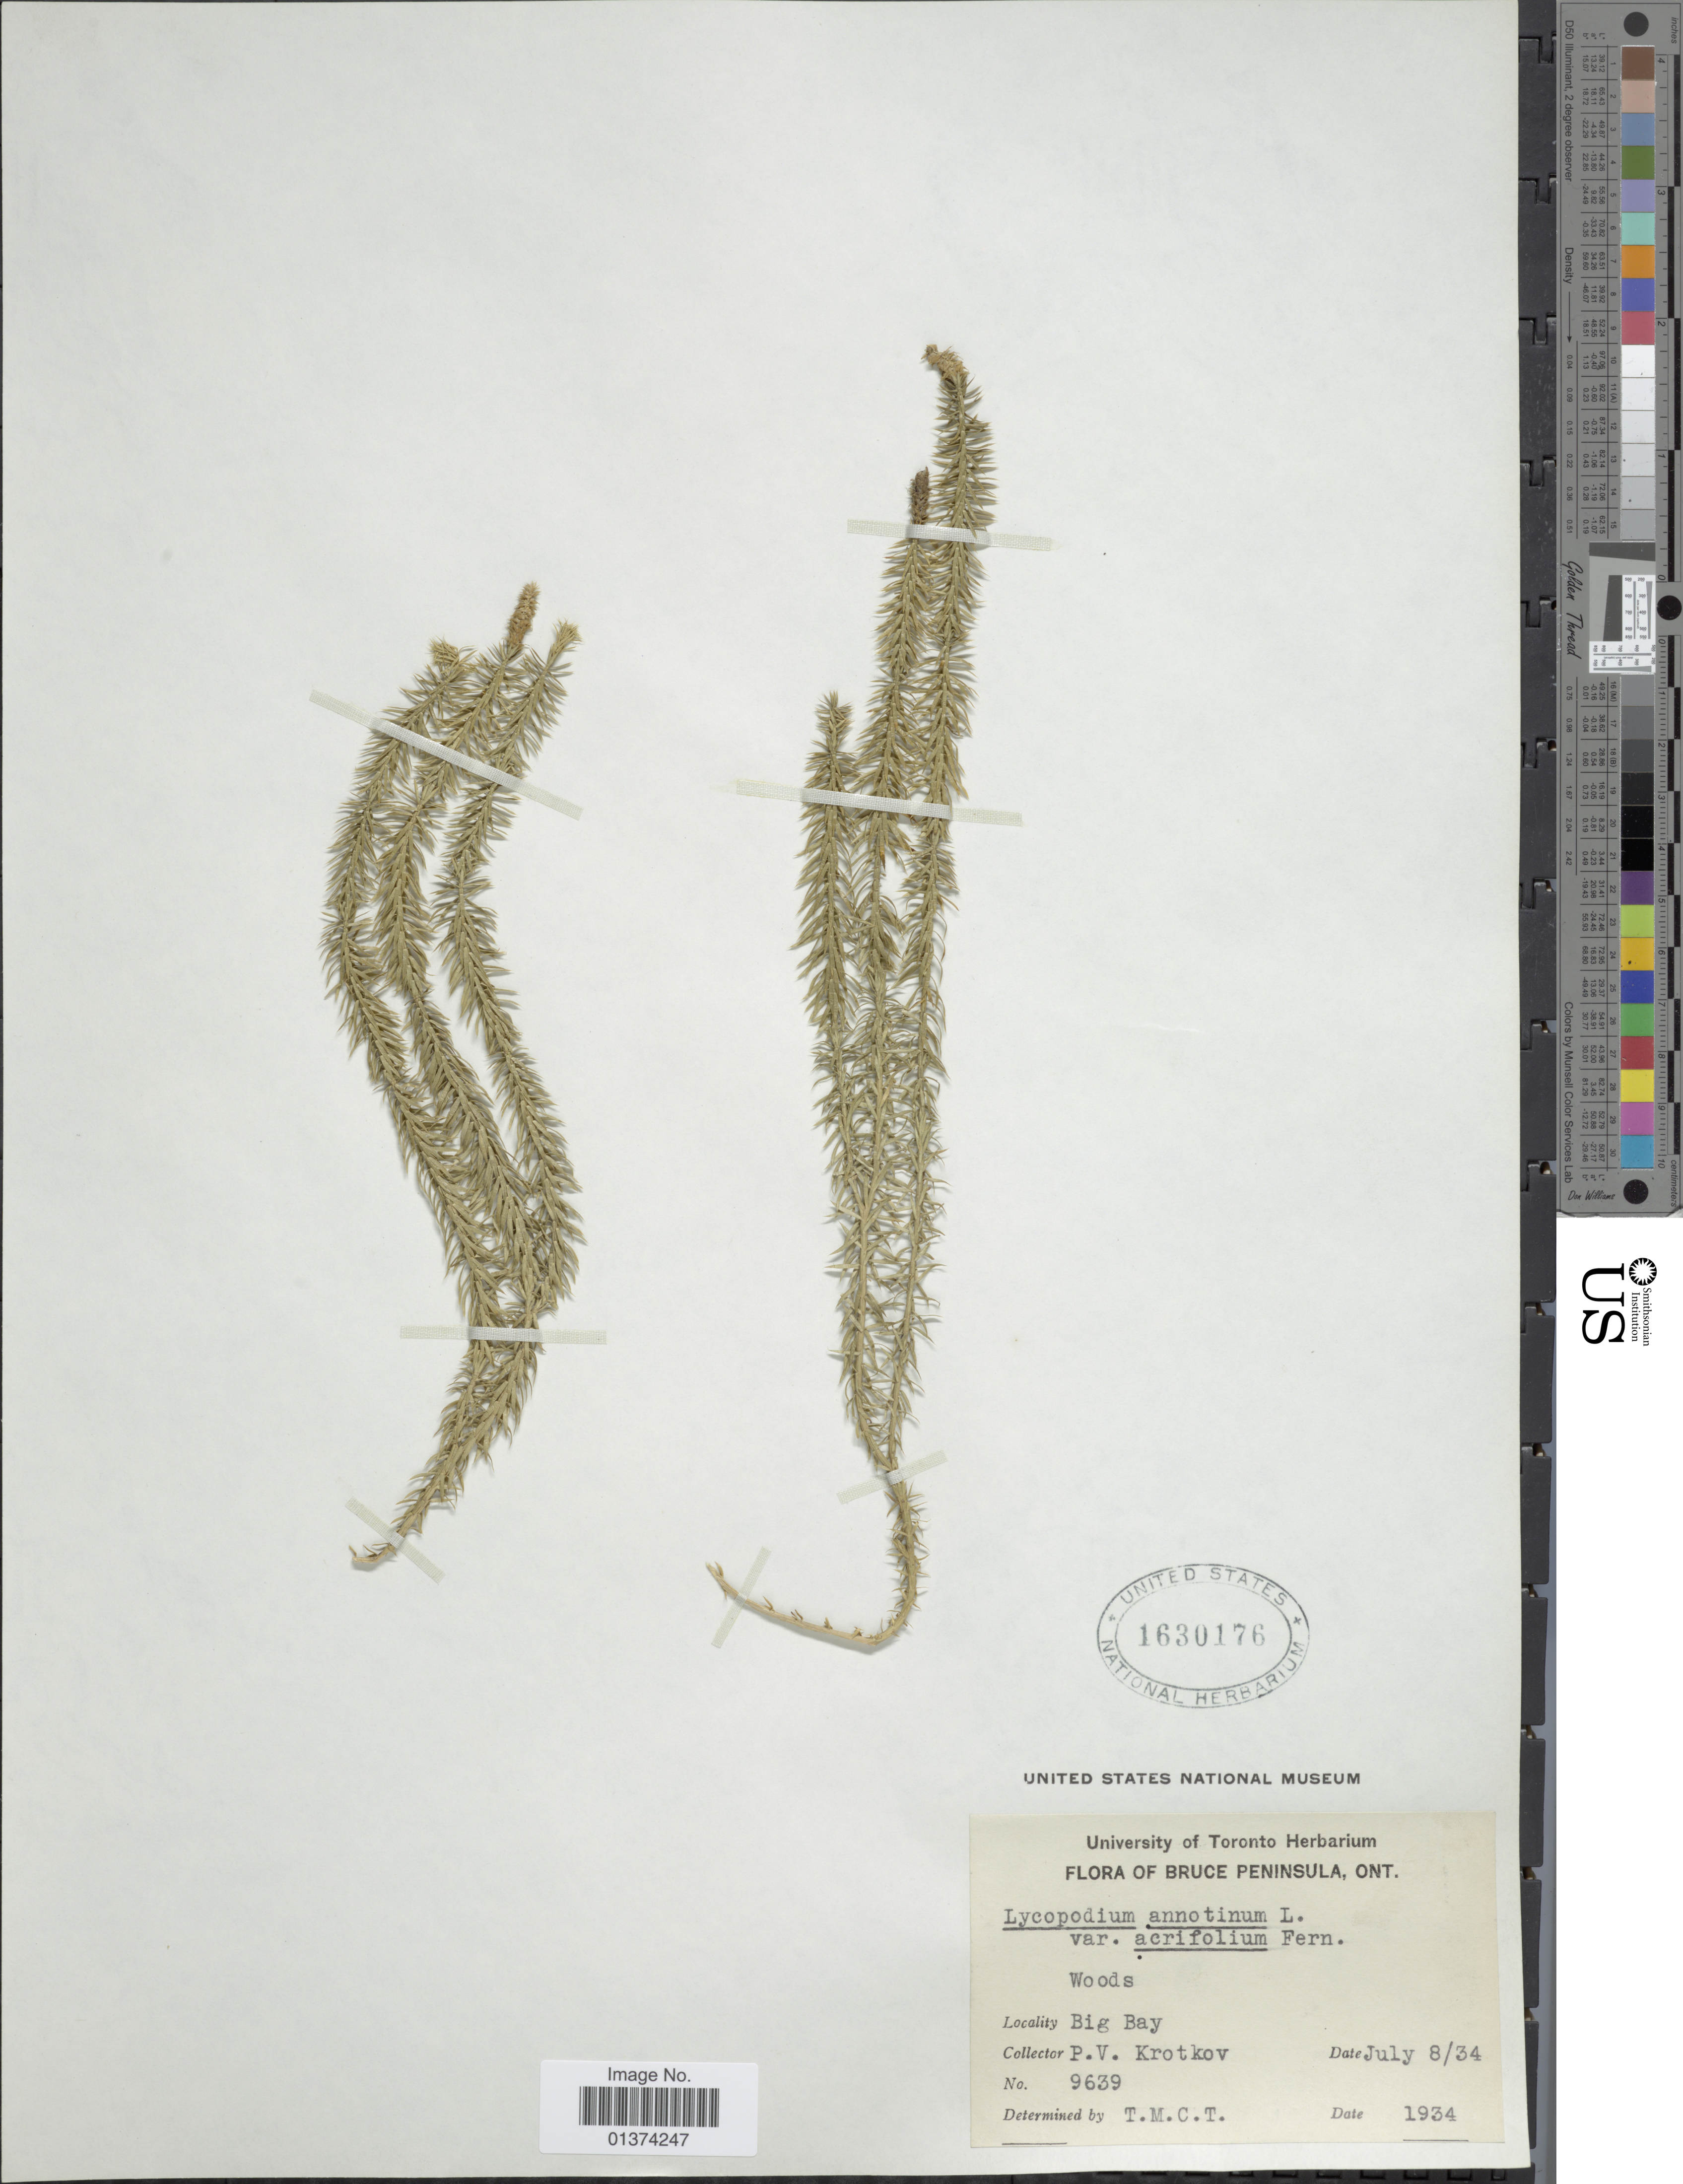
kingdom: Plantae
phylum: Tracheophyta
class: Lycopodiopsida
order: Lycopodiales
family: Lycopodiaceae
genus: Spinulum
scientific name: Spinulum annotinum subsp. annotinum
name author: (L.) A. Haines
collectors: P. V. Krotkov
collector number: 9639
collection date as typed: Transcribed d/m/y: 8/7/34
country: Canada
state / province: Ontario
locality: Bruce Peninsula, Big bay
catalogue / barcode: US 1630176